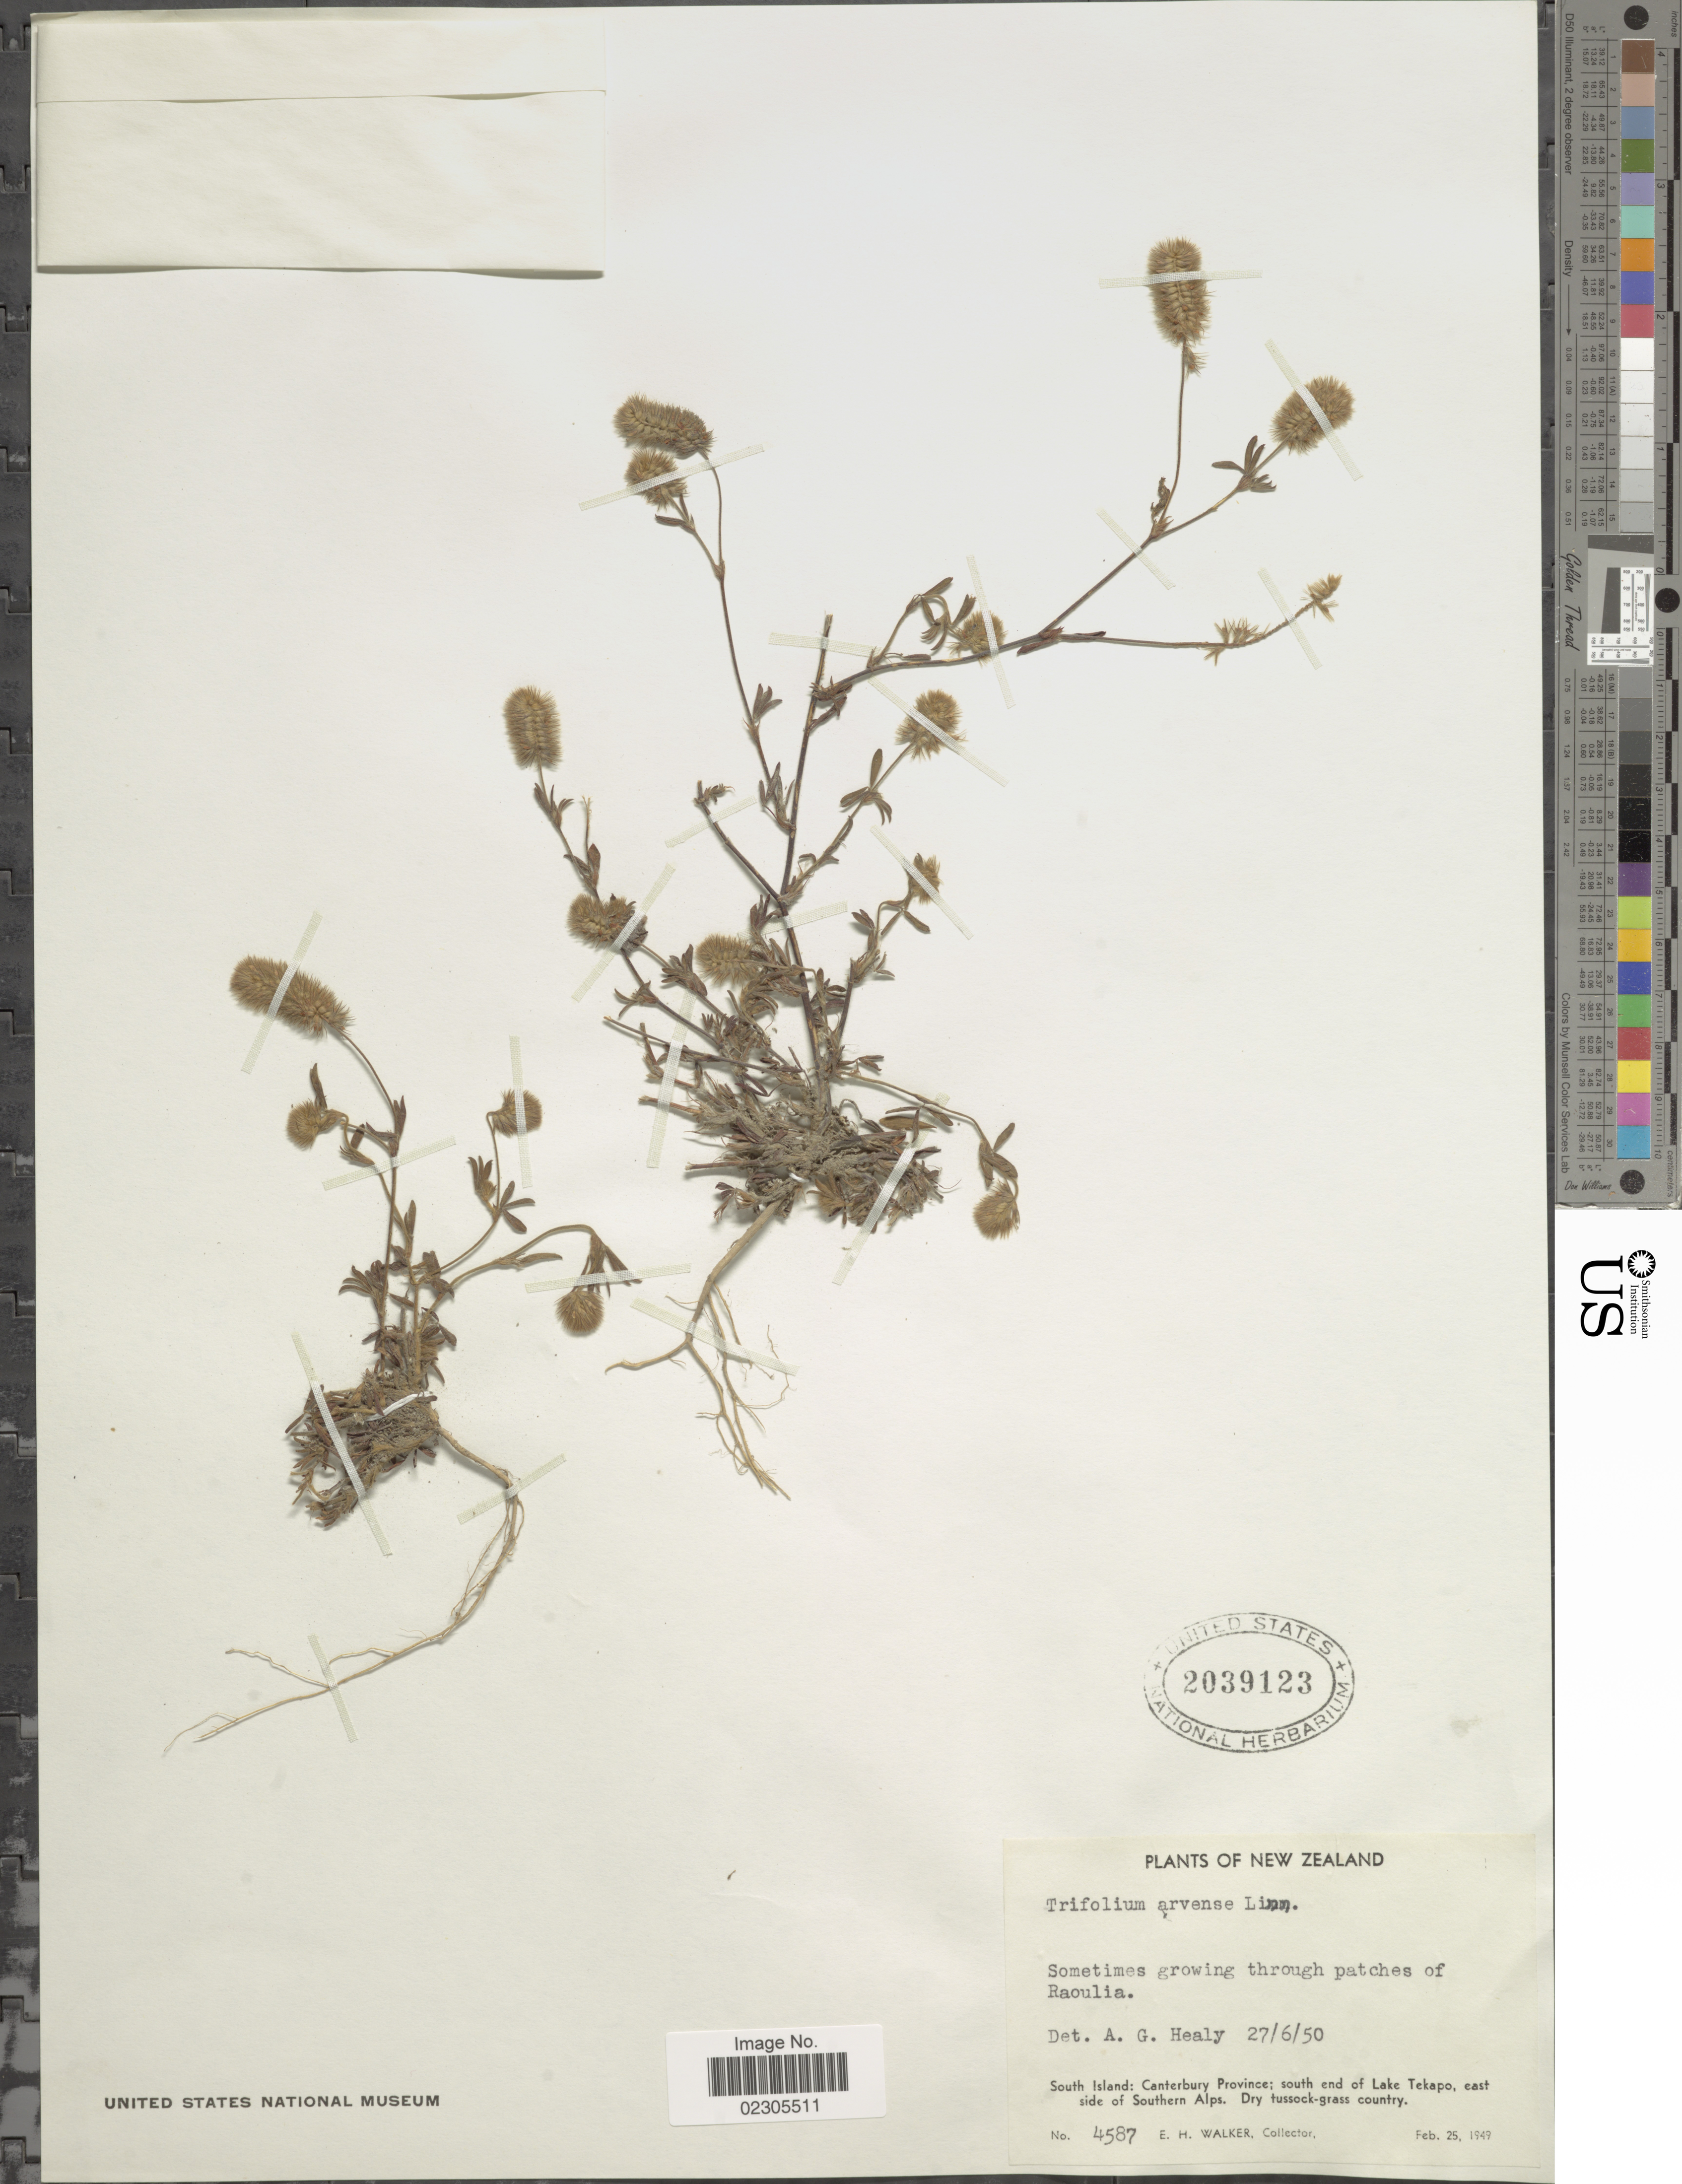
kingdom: Plantae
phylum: Tracheophyta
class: Magnoliopsida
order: Fabales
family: Fabaceae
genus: Trifolium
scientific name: Trifolium arvense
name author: L.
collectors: E. H. Walker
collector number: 4587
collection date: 1949-02-25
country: New Zealand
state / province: Canterbury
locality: South Island: south end of Lake Tekapo, east side of Southern Alps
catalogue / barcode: US 2039123